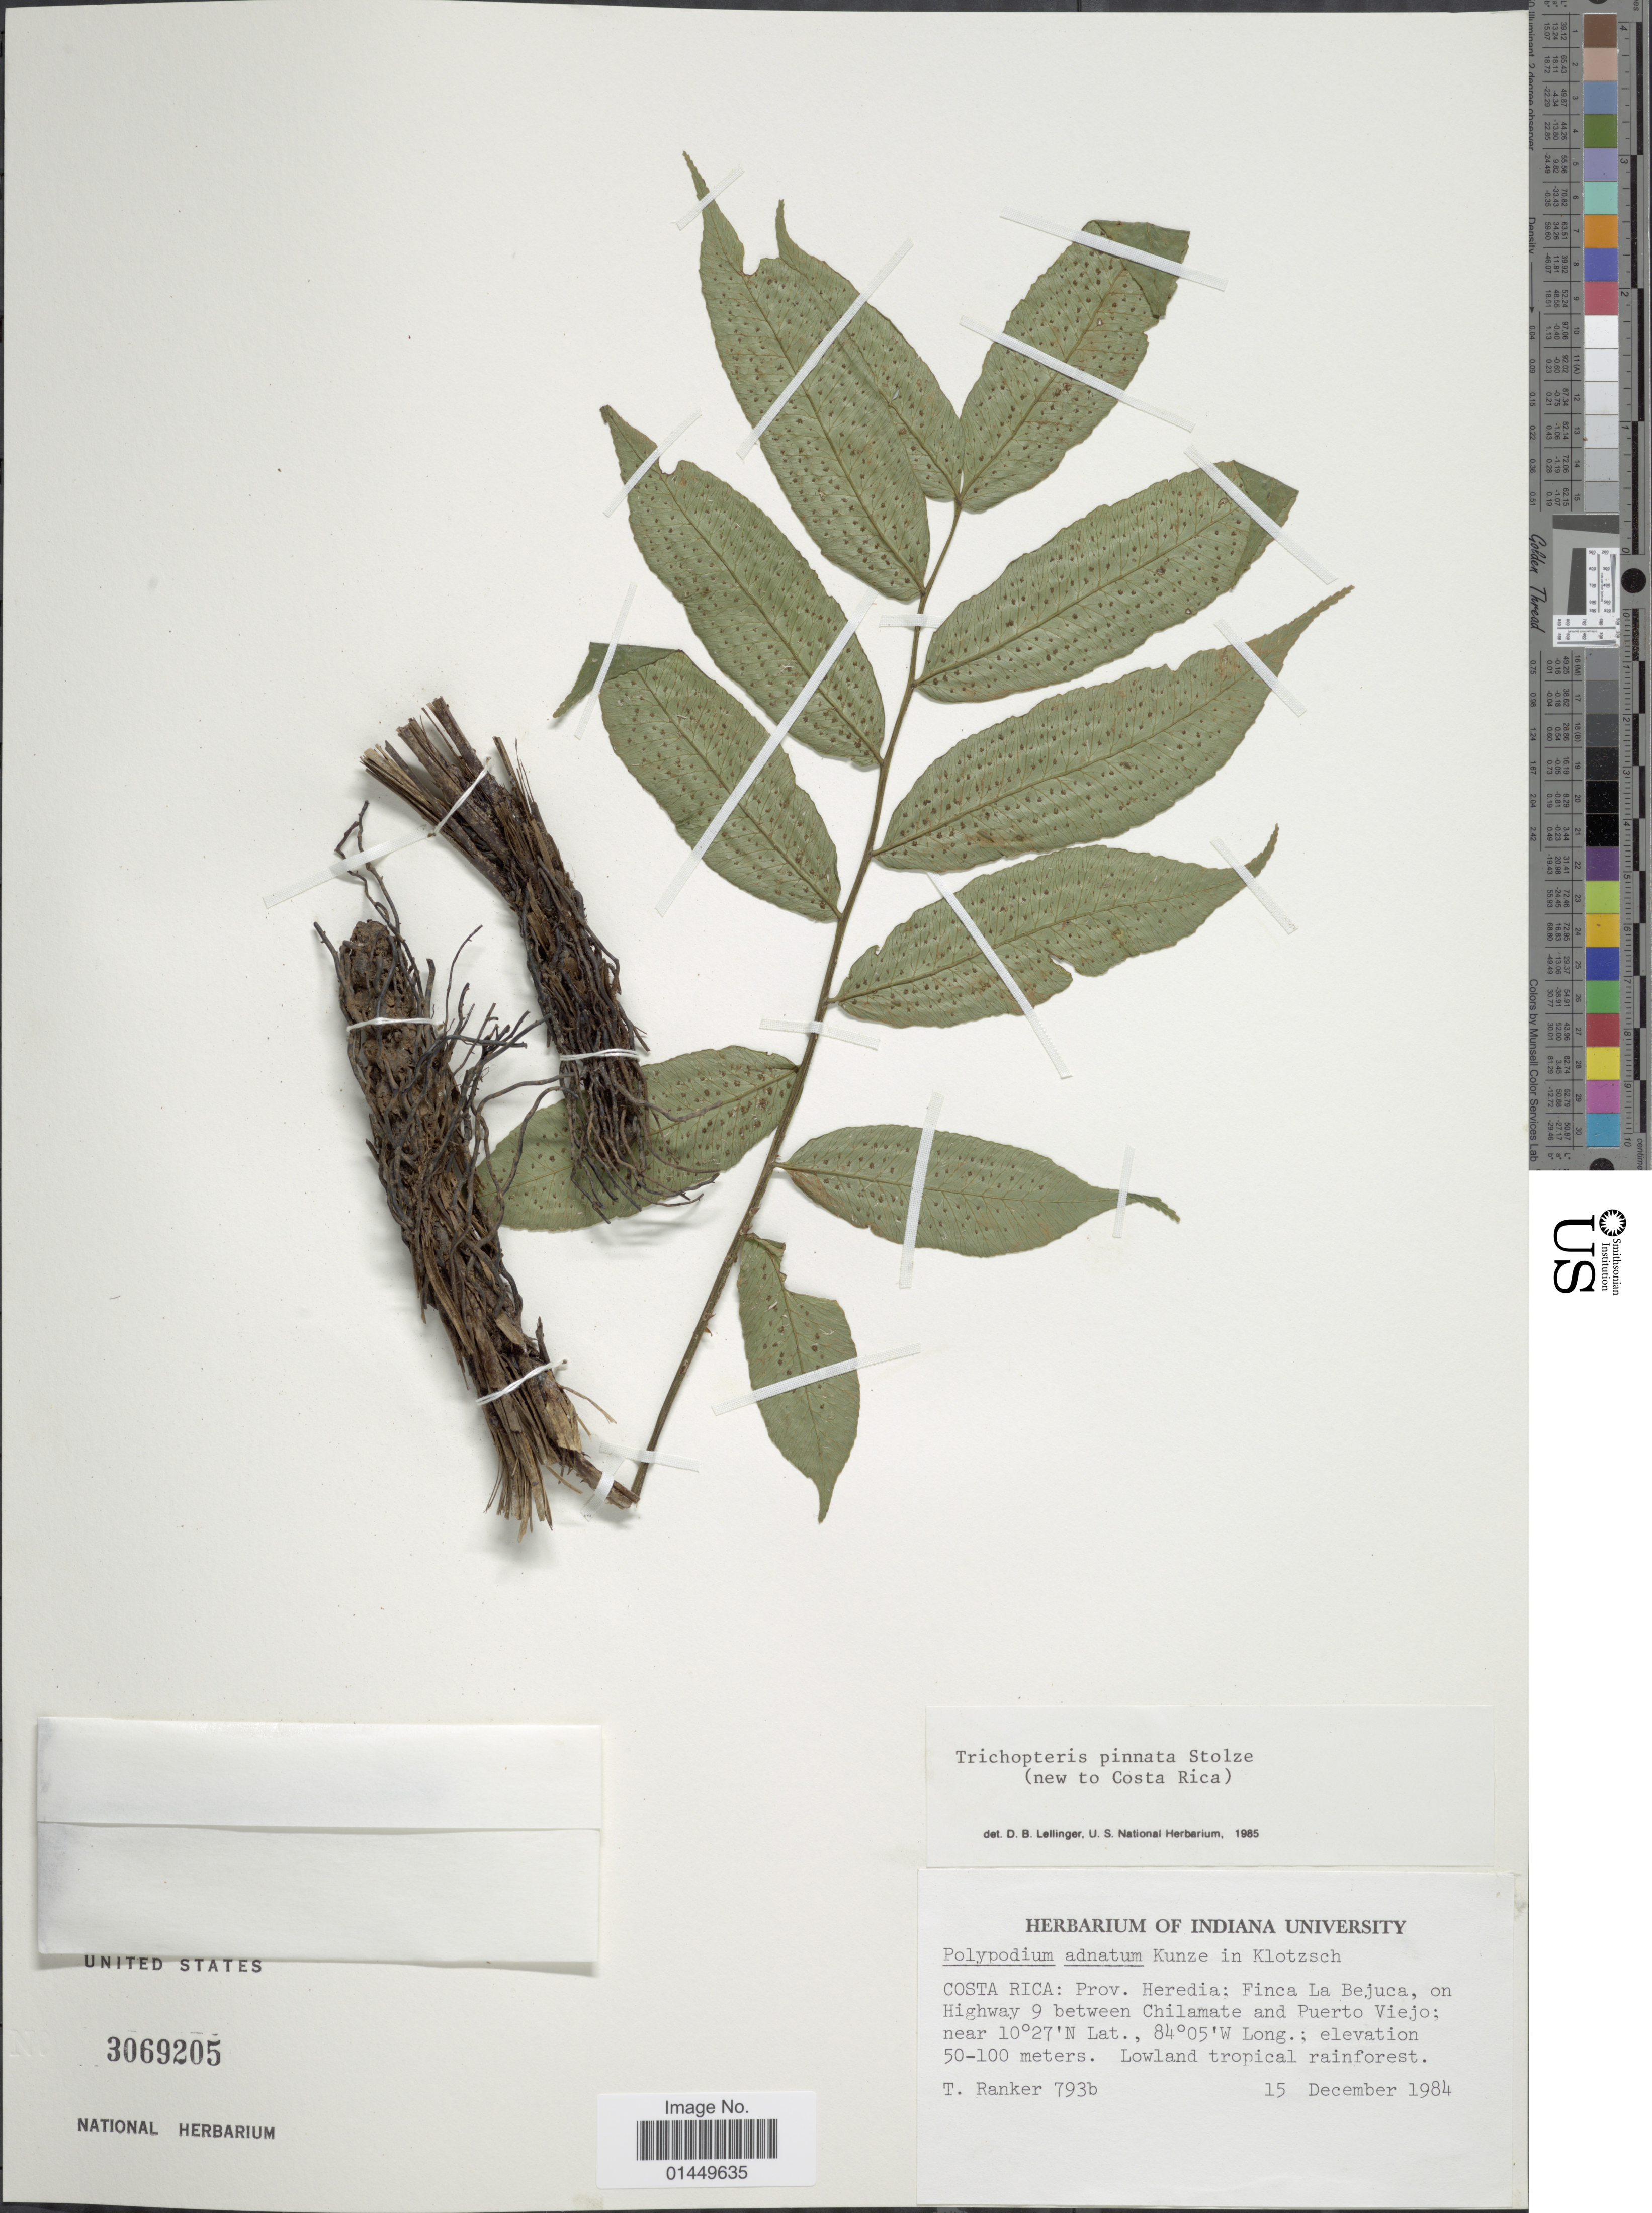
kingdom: Plantae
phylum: Tracheophyta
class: Polypodiopsida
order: Cyatheales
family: Cyatheaceae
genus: Cyathea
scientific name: Cyathea stolzei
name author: A.R. Sm. ex Lellinger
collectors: T. A. Ranker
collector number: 793b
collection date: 1984-12-15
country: Costa Rica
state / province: Heredia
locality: Costa Rica: Prov. Heredia: Finca La Bejuca, on Highway 9 between Chilamate and Puerto Viejo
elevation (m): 50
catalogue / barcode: US 3069205